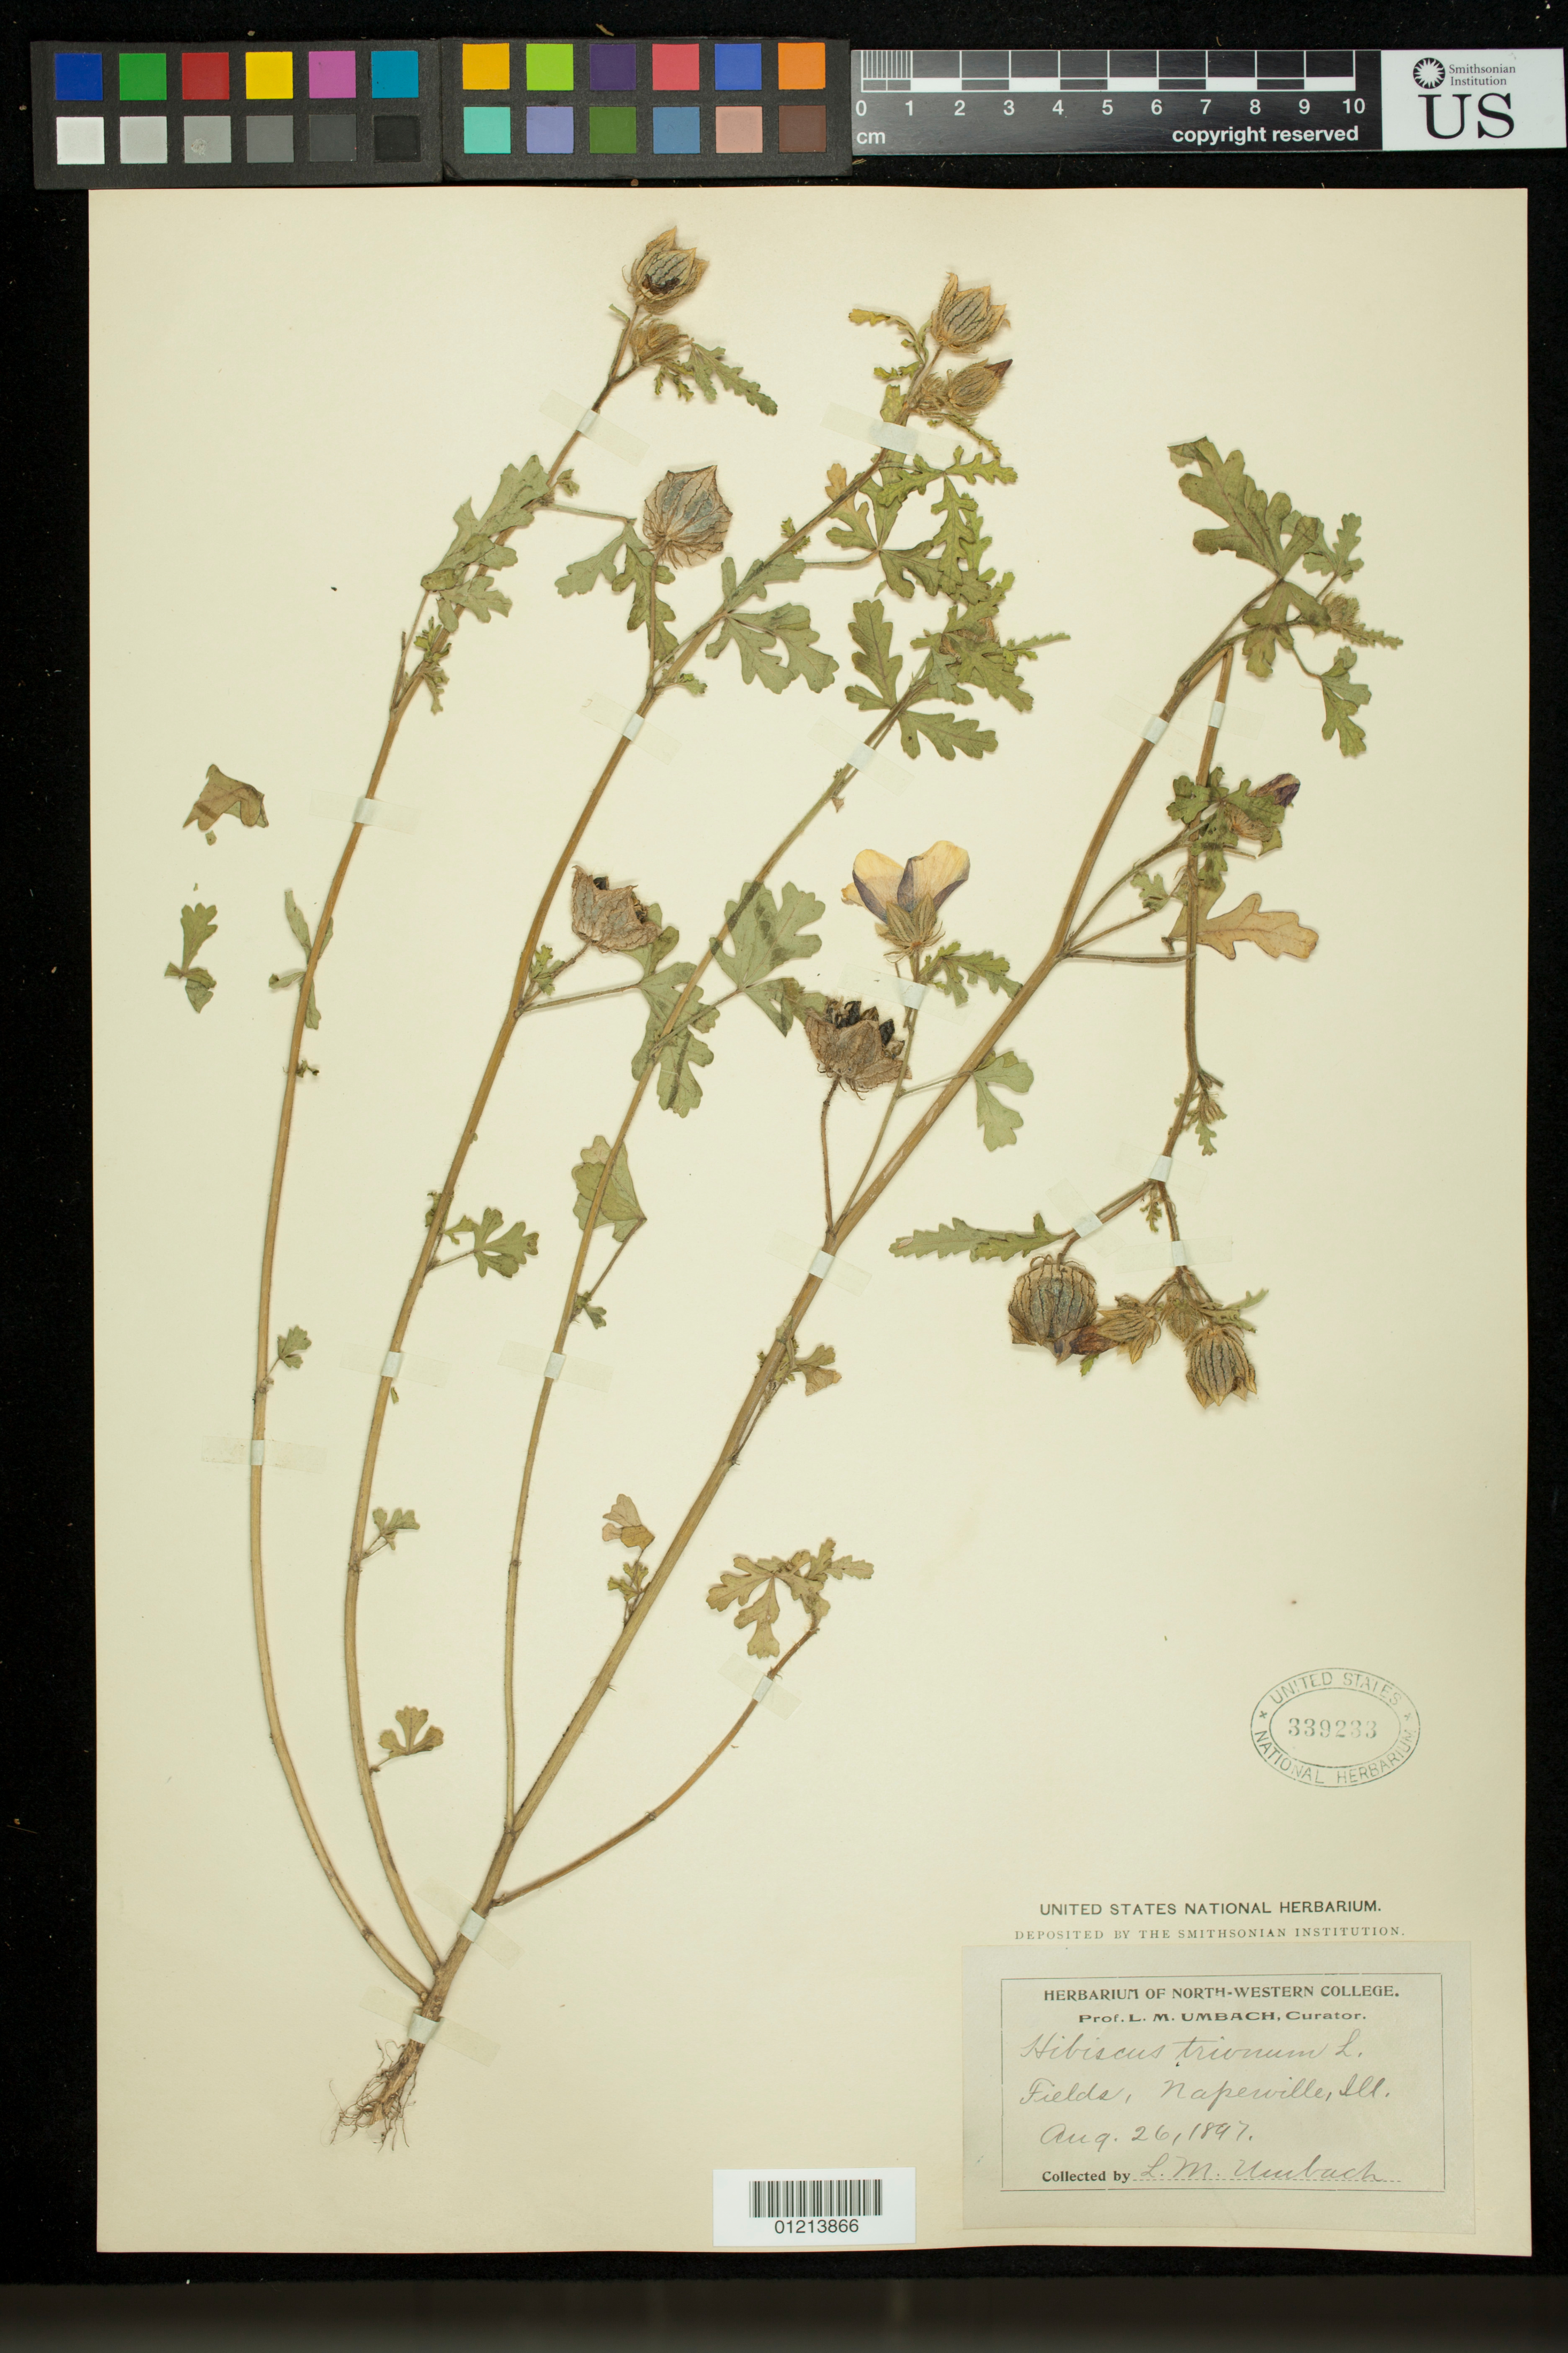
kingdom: Plantae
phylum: Tracheophyta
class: Magnoliopsida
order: Malvales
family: Malvaceae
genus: Hibiscus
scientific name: Hibiscus trionum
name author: L.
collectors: L. M. Umbach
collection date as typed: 26 Aug 1897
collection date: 1897-08-26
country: United States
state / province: Illinois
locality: Fields, Naperville, Ill.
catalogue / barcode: US 339233